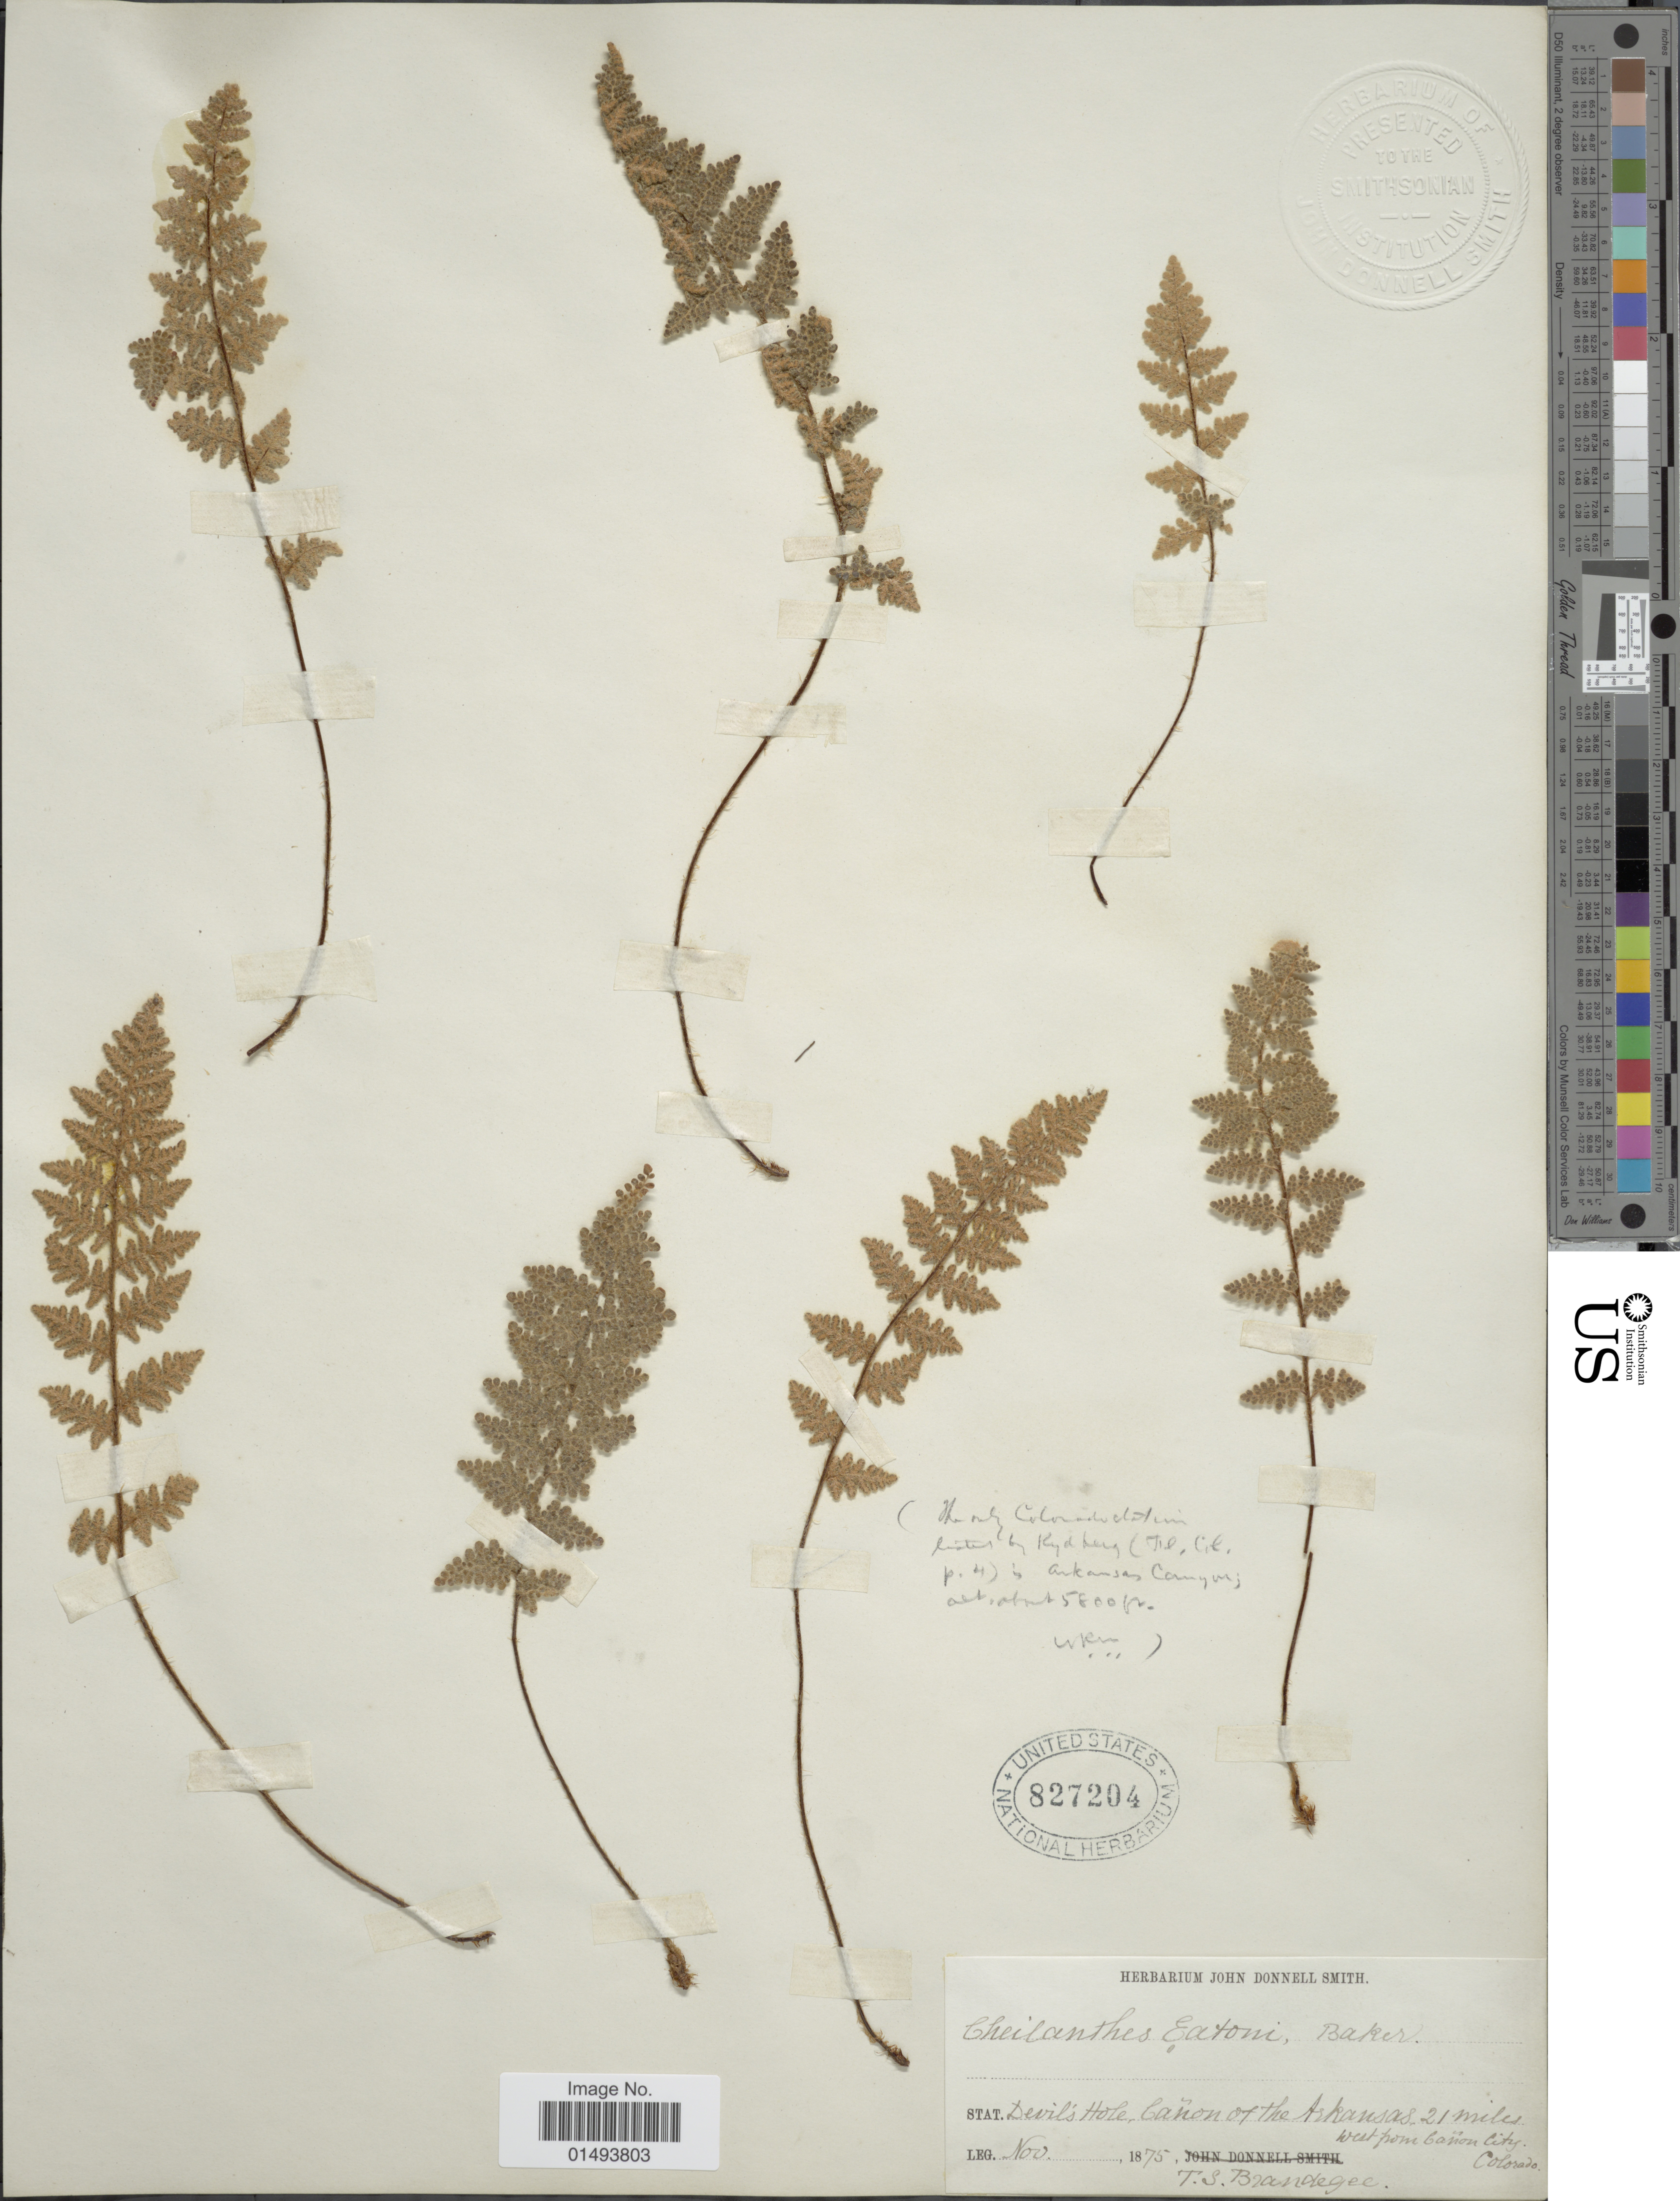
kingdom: Plantae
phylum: Tracheophyta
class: Polypodiopsida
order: Polypodiales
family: Pteridaceae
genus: Myriopteris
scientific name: Myriopteris rufa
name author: Fée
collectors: T. S. Brandegee (herbarium)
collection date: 1875-11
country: United States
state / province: Colorado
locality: Devils Hole, Canon of the Arkansas 21 miles west from canon city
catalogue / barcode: US 827204